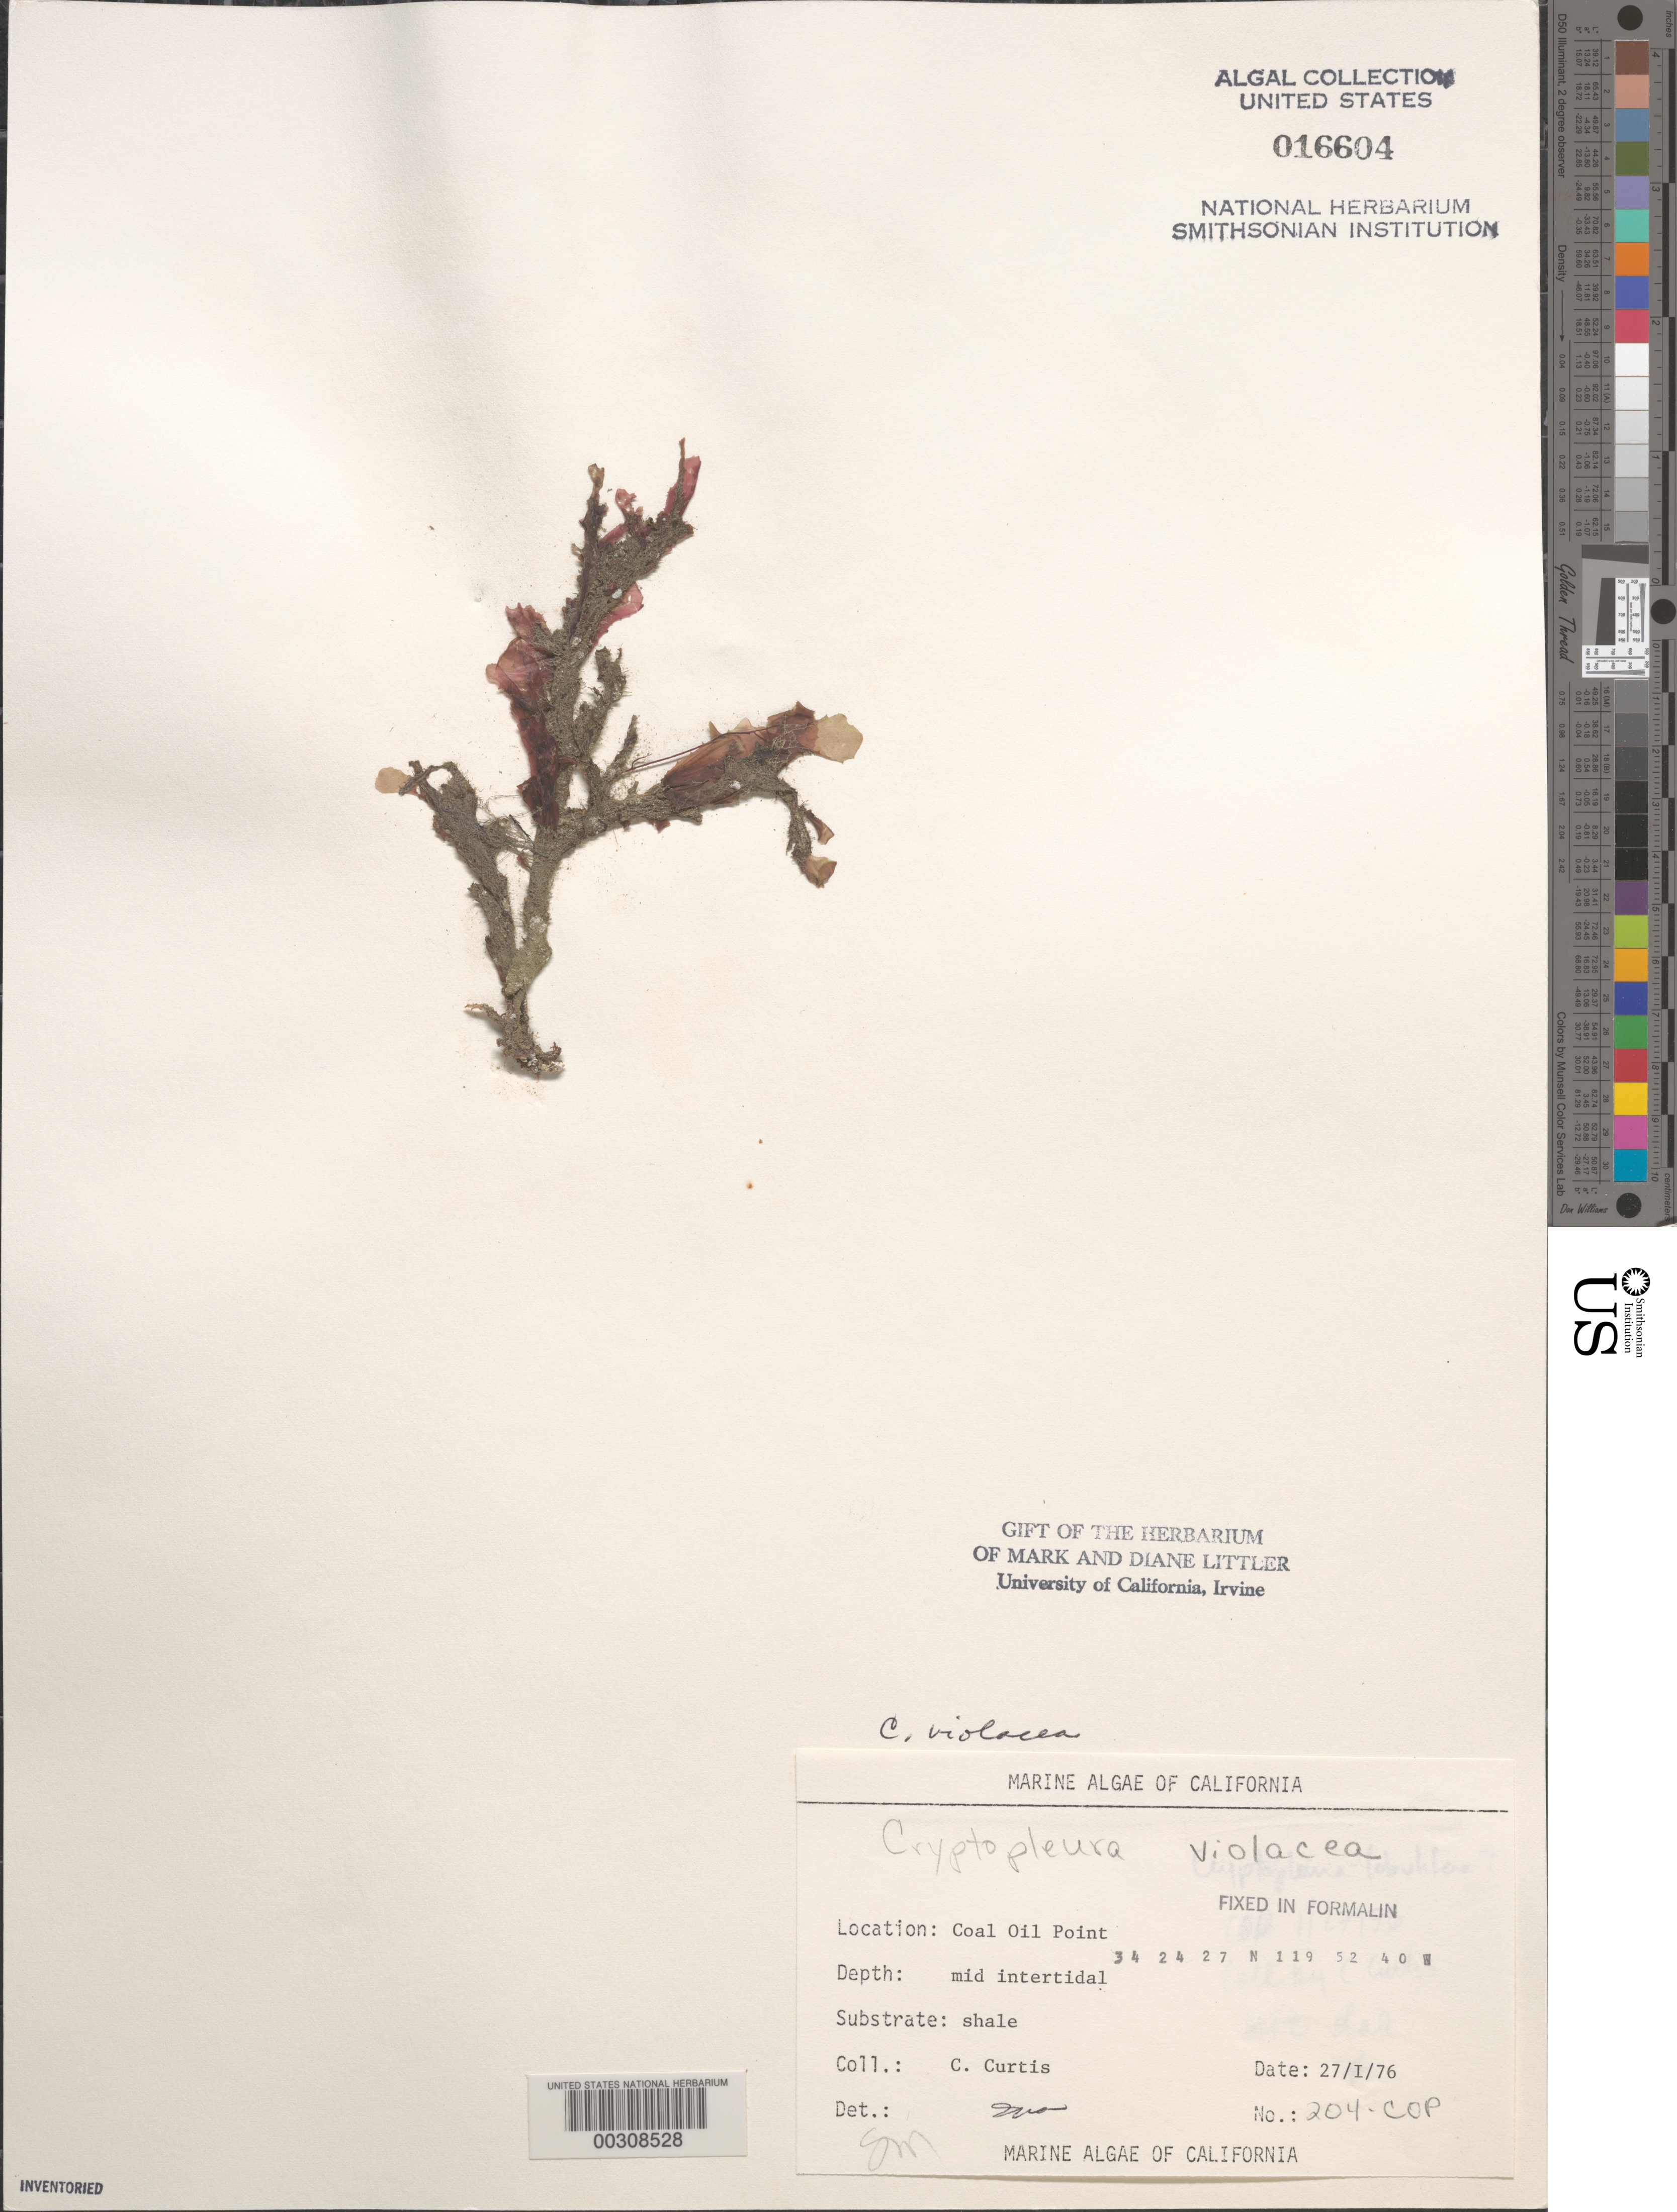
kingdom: Plantae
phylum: Rhodophyta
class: Florideophyceae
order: Ceramiales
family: Delesseriaceae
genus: Cryptopleura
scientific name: Cryptopleura violacea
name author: (J. Ag.) Kylin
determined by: Murray, S. N.; Abbott, I. A.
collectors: C. Curtis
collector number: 204-cop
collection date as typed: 27 Jan 1976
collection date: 1976-01-27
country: United States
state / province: California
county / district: Santa Barbara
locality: Coal Oil Point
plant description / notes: BLM-SOCALBIGHT Rocky Intertidal Survey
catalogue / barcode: US 16604